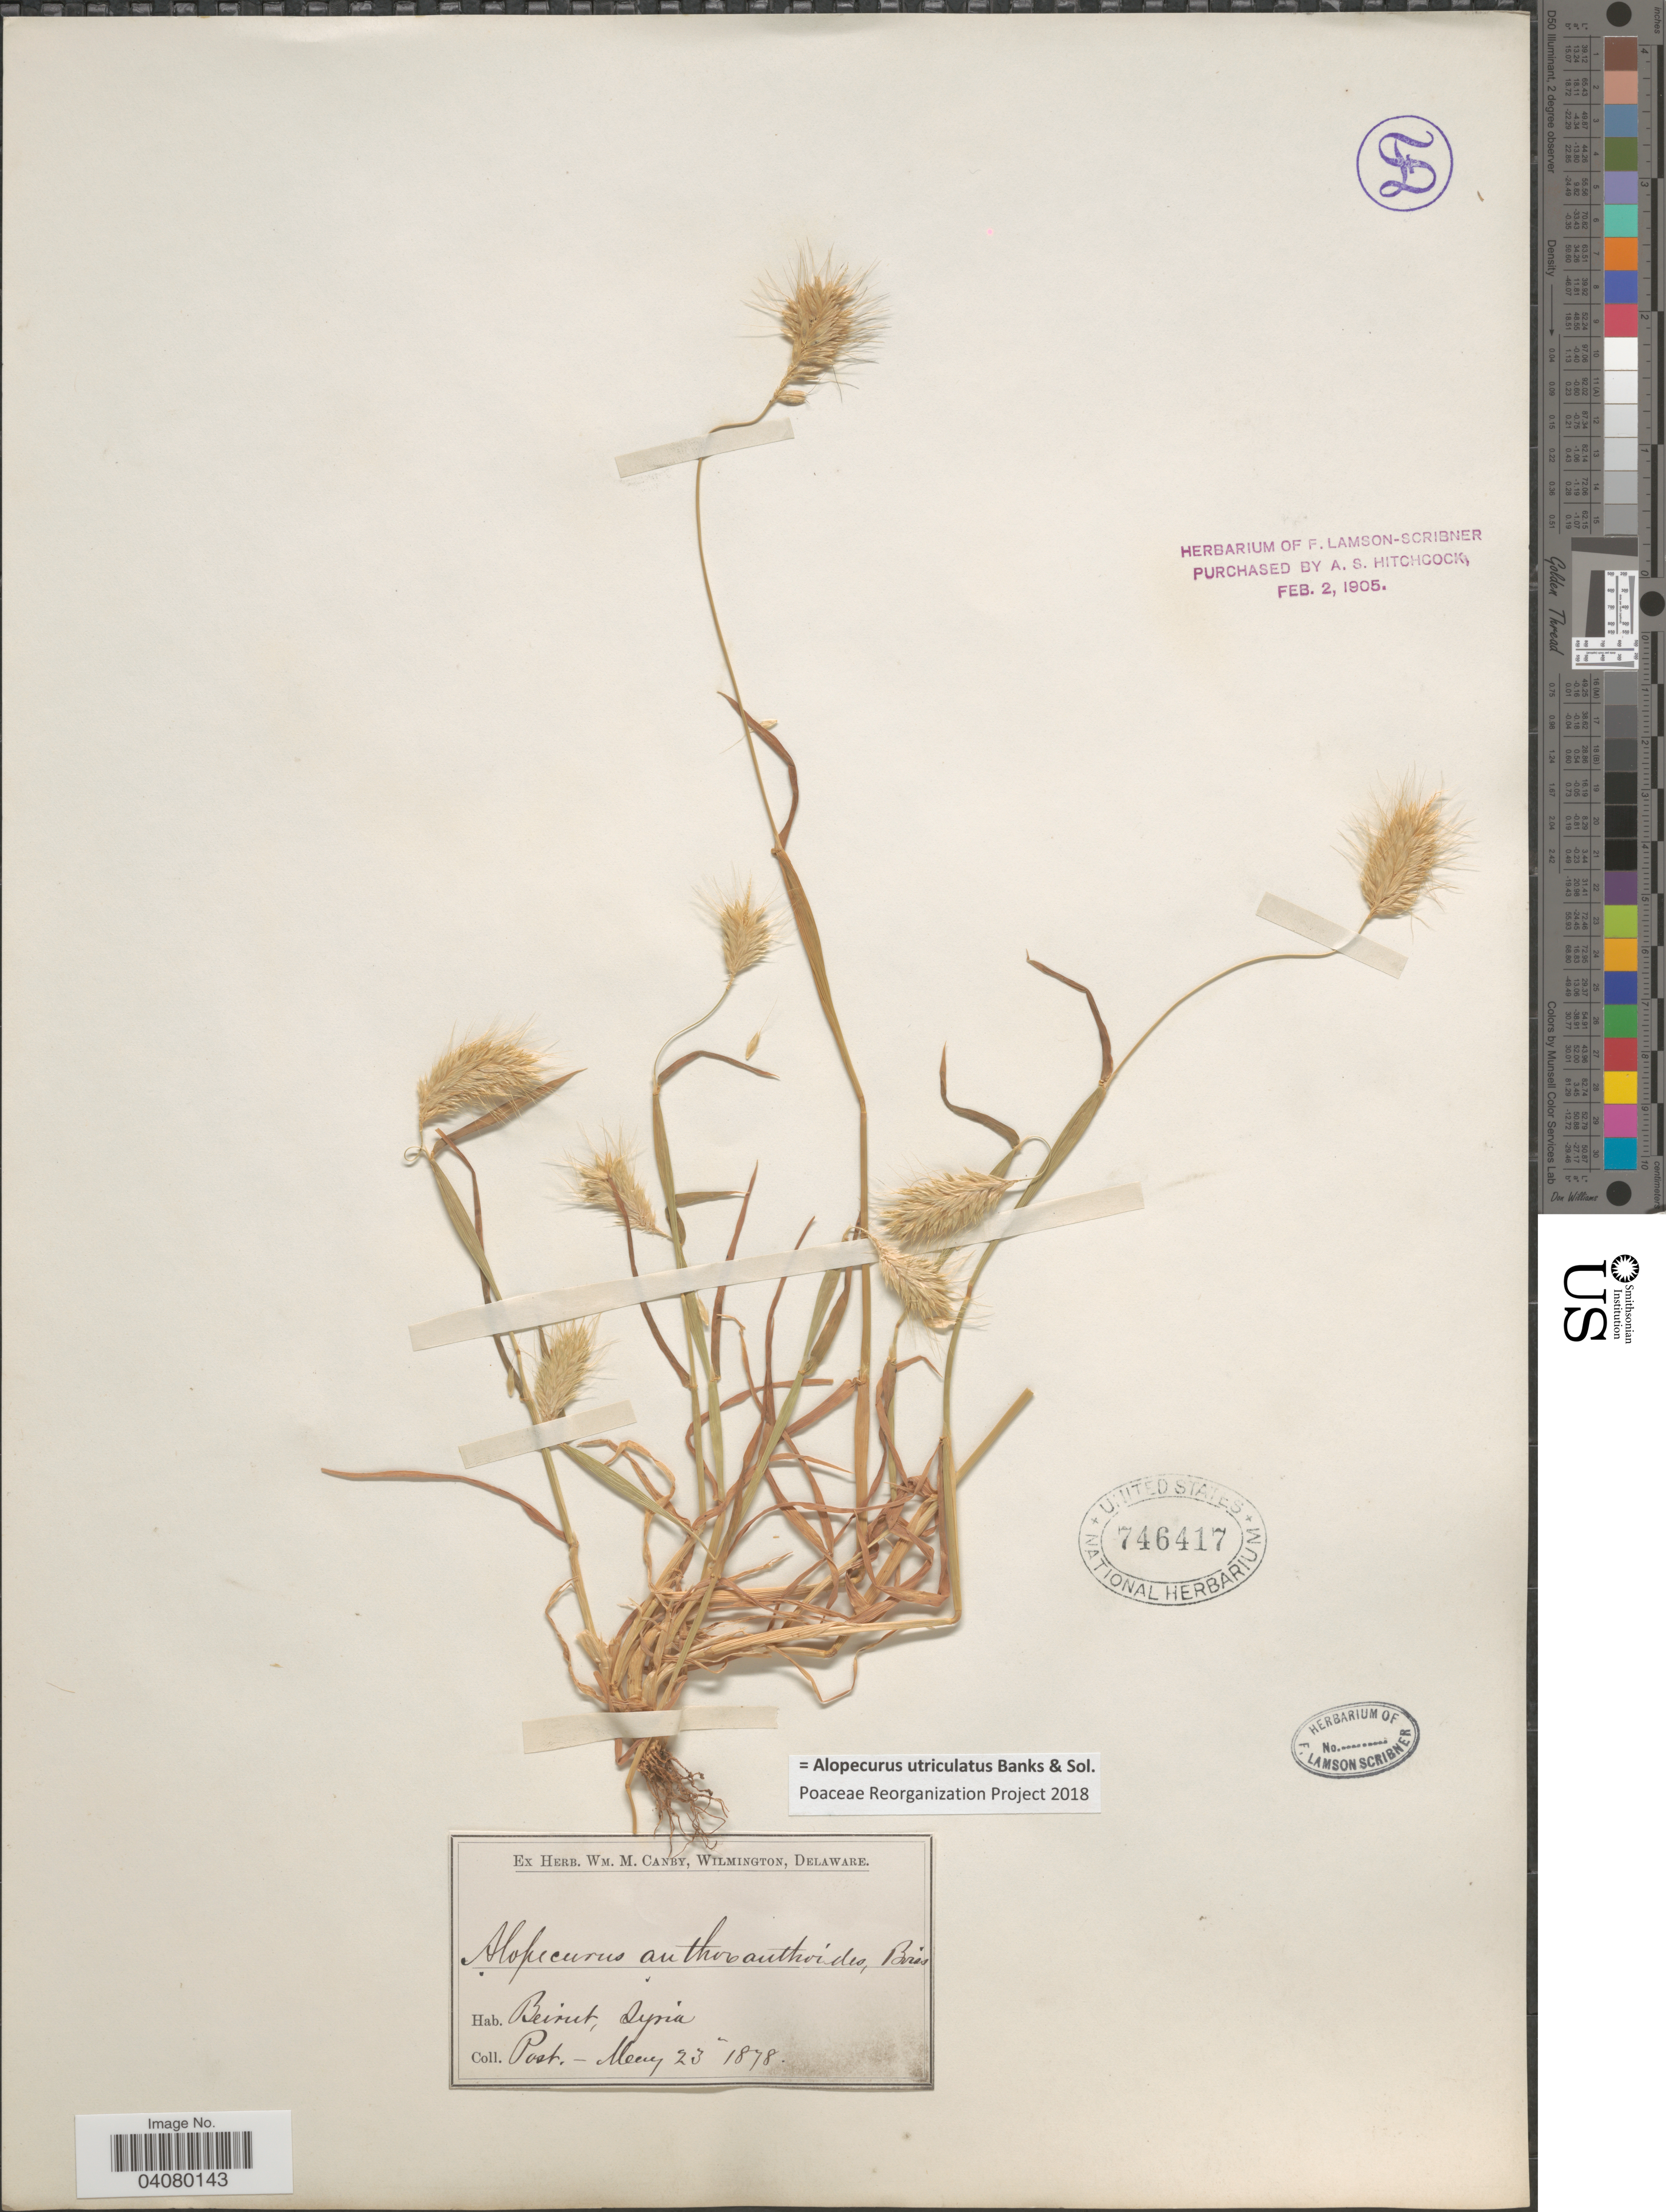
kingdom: Plantae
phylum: Tracheophyta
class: Liliopsida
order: Poales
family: Poaceae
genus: Alopecurus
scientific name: Alopecurus utriculatus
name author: Banks & Sol.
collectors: -- Post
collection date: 1878-05-23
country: Lebanon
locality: Beirut.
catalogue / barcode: US 746417